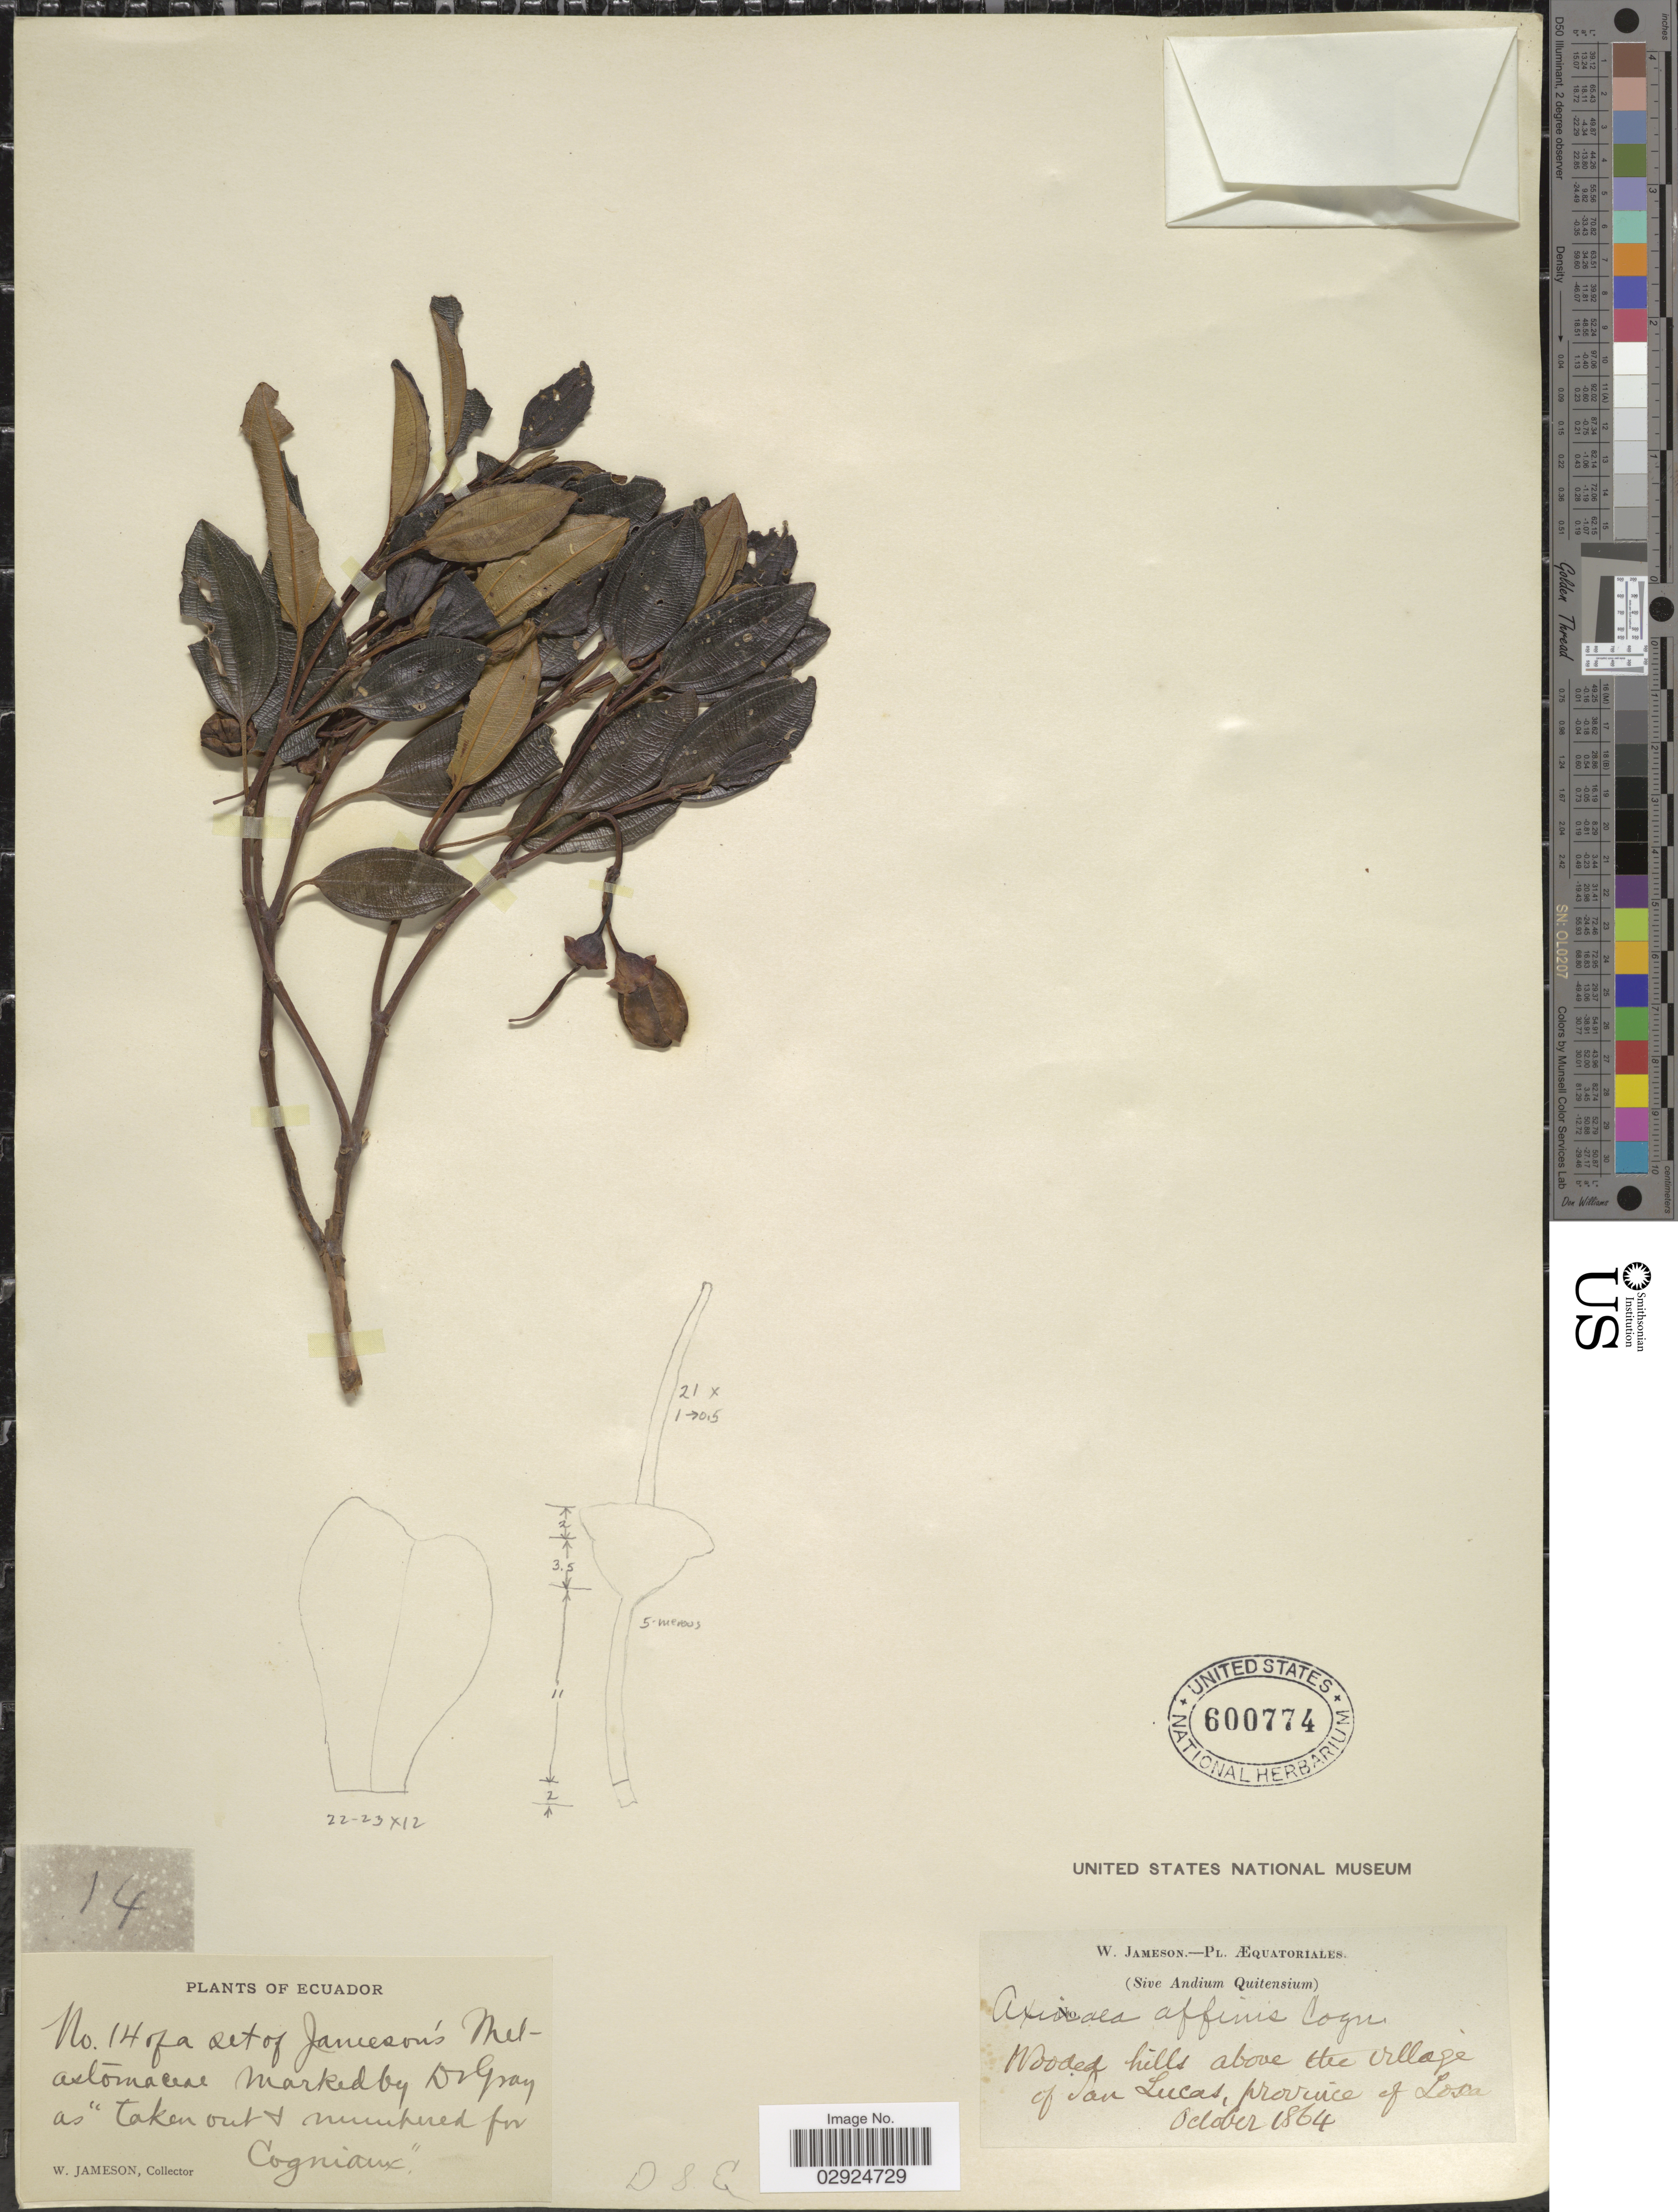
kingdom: Plantae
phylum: Tracheophyta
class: Magnoliopsida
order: Myrtales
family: Melastomataceae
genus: Axinaea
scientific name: Axinaea affinis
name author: (Naudin) Cogn.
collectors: W. Jameson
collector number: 14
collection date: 1864-10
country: Ecuador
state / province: Loja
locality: Wooded hills above the village of San Lucas, province of Loja.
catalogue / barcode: US 600774